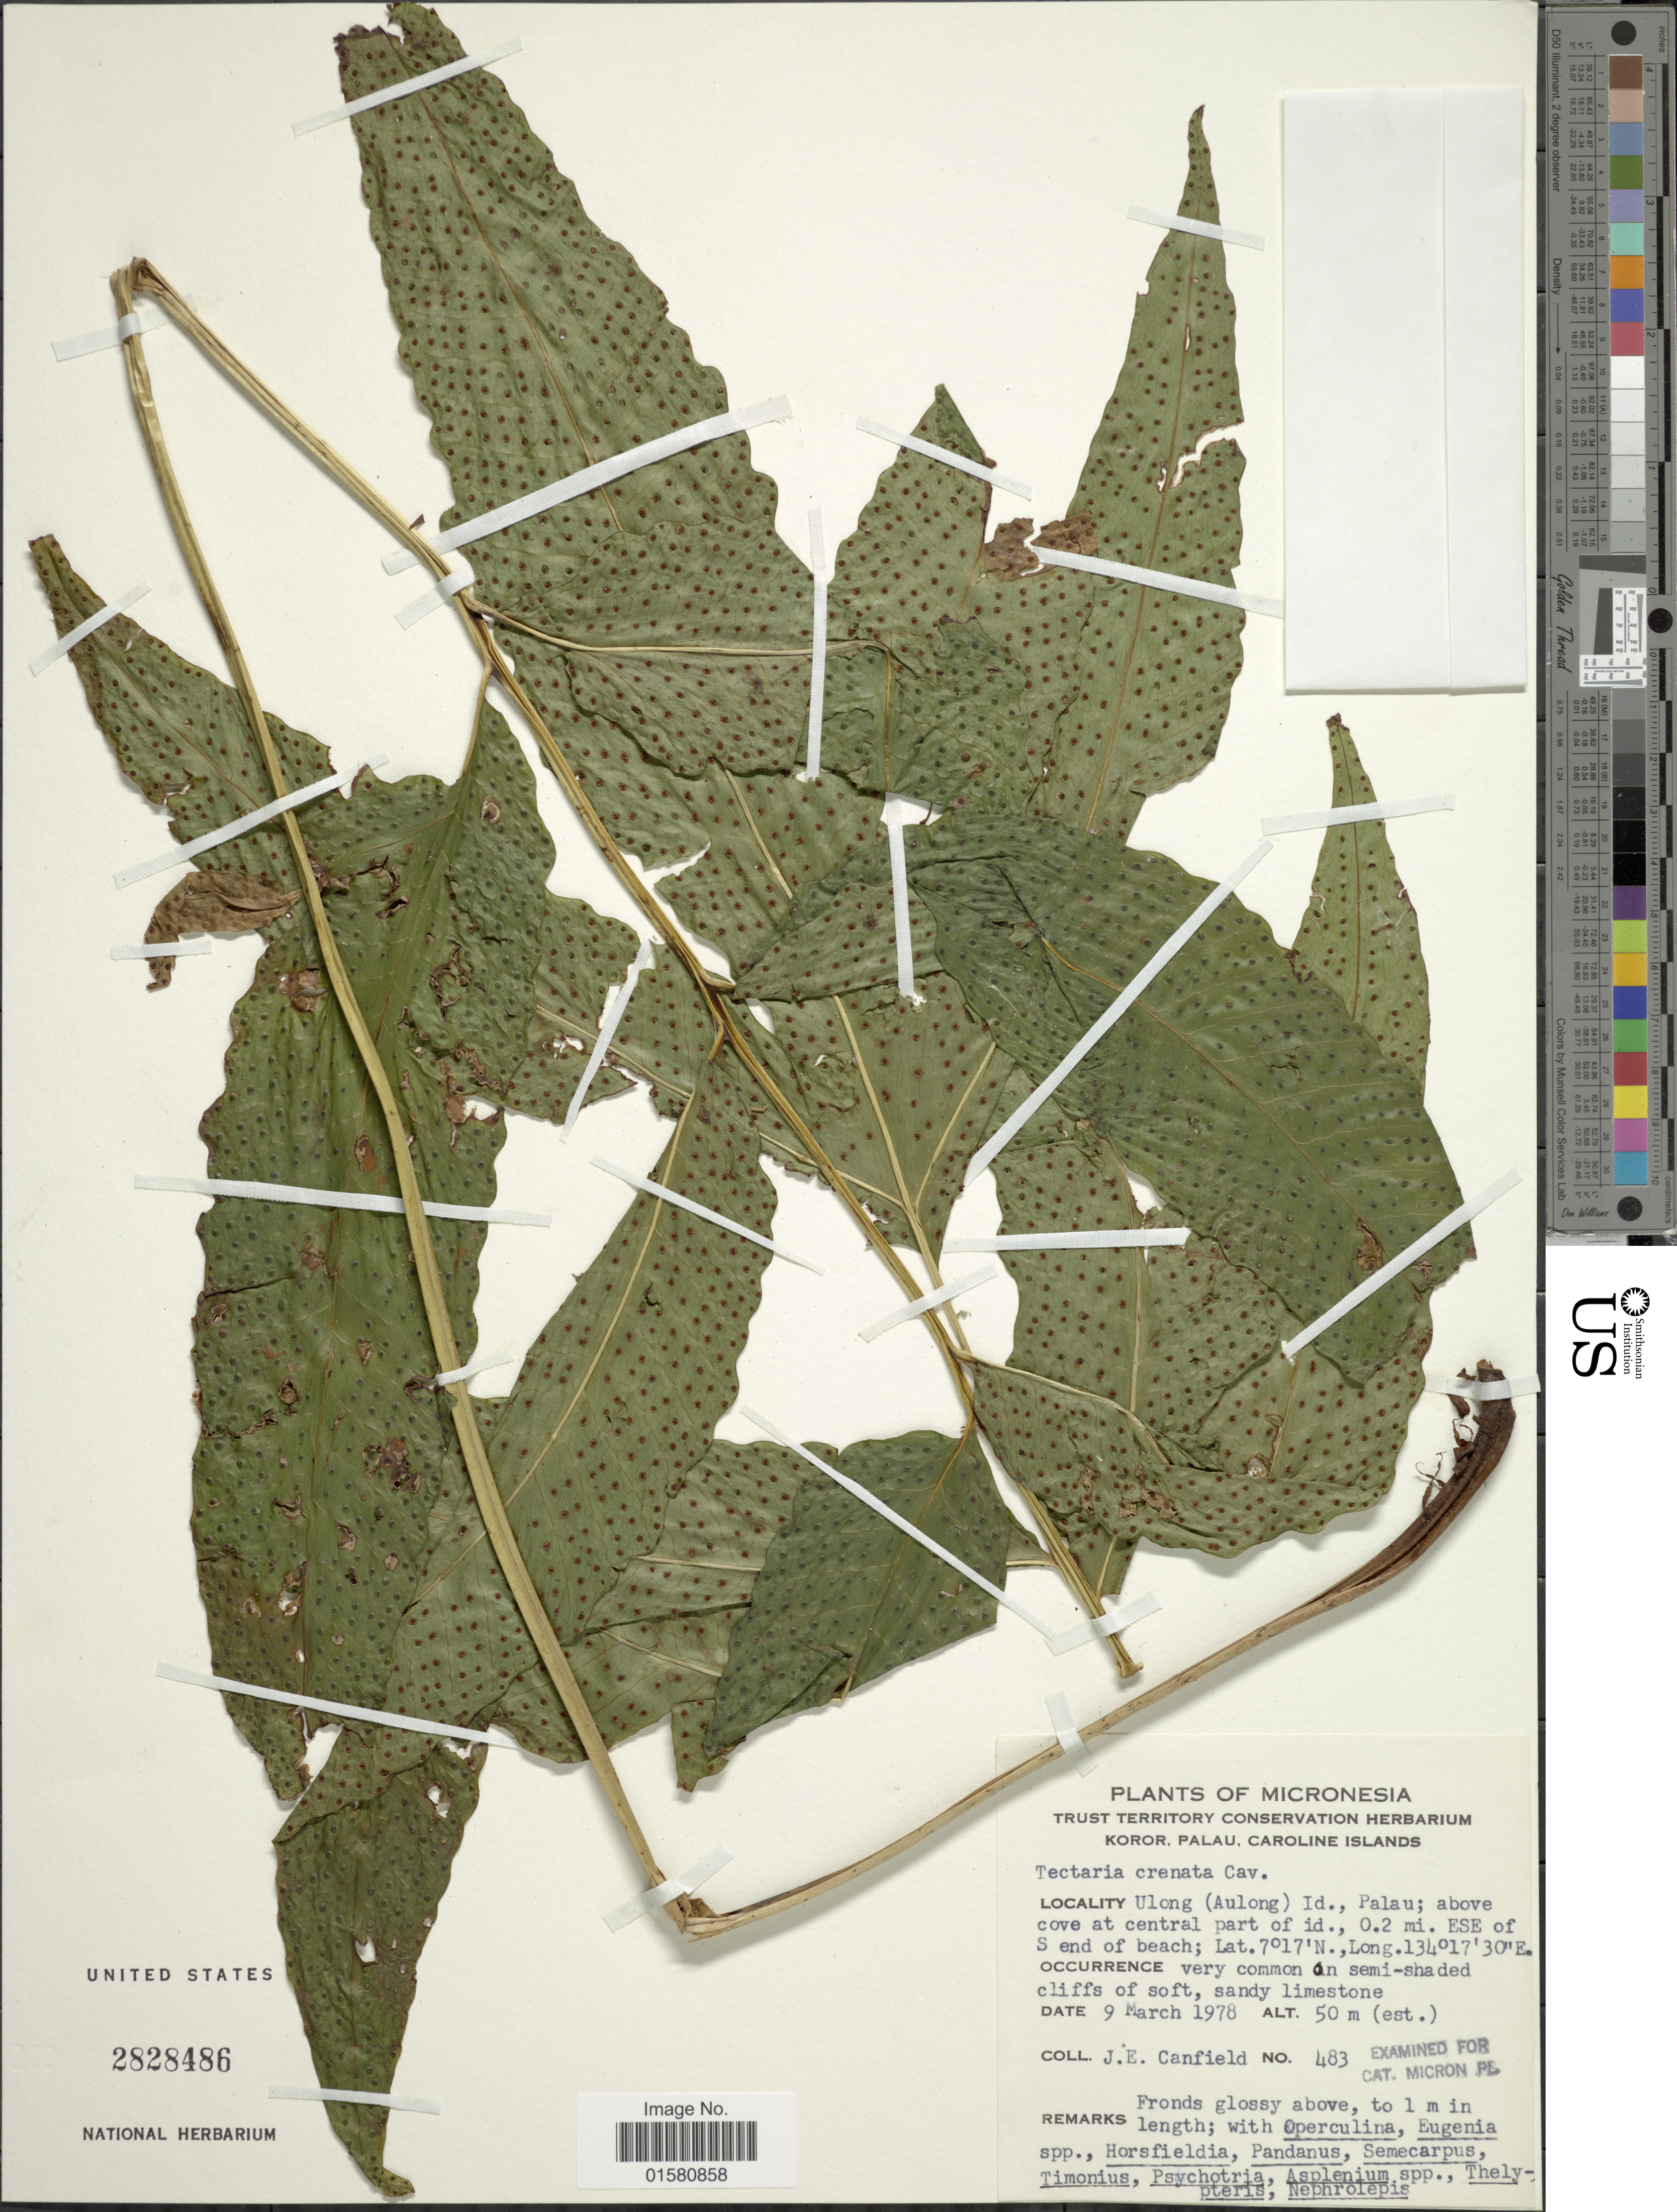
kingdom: Plantae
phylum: Tracheophyta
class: Polypodiopsida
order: Polypodiales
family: Tectariaceae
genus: Tectaria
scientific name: Tectaria crenata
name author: Cav.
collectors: J. E. Canfield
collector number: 483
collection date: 1978-03-09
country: Palau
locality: Micronesia, Koror, Palau, Caroline Islands. Ulong Aulong) Id., Palau: above cove at central part of id., 0.2 mi. ESE of S end of beach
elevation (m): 50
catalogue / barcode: US 2828486